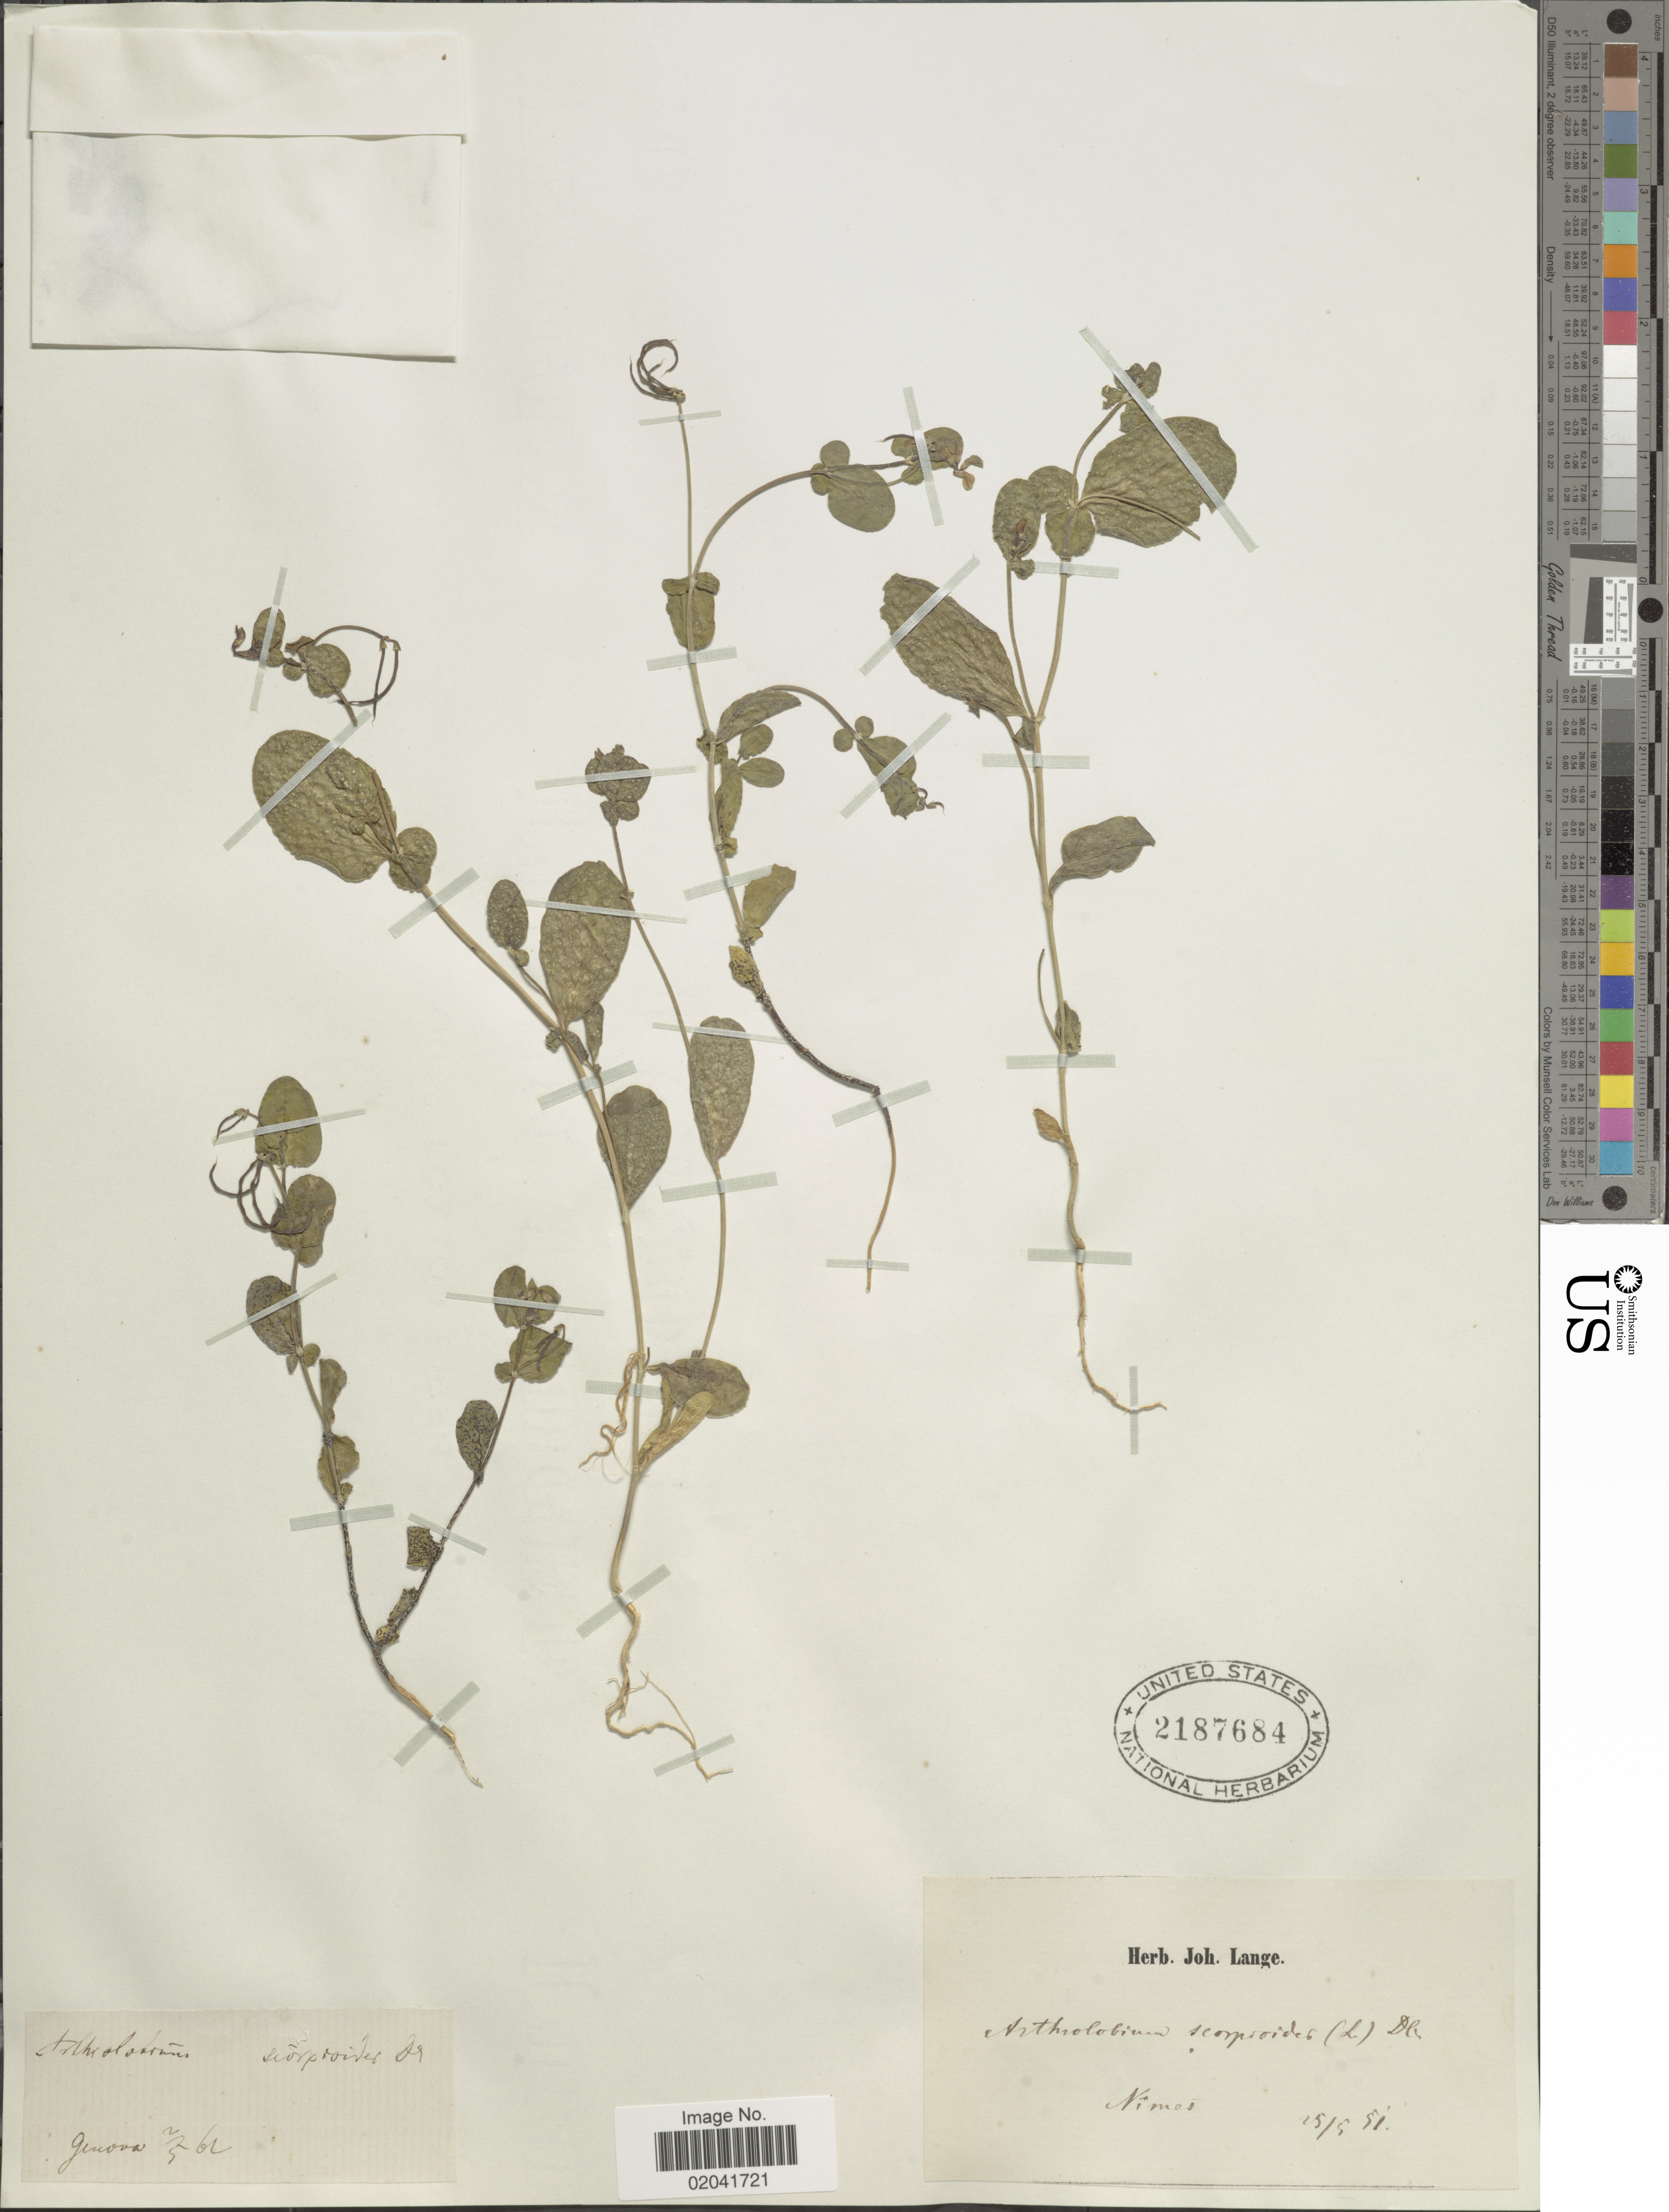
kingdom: Plantae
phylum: Tracheophyta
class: Magnoliopsida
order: Fabales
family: Fabaceae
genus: Ornithopus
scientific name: Ornithopus scorpioides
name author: L.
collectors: ex herb. Joh. Lange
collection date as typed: Transcribed d/m/y: 15/5/51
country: France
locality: Nimes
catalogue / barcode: US 2187684